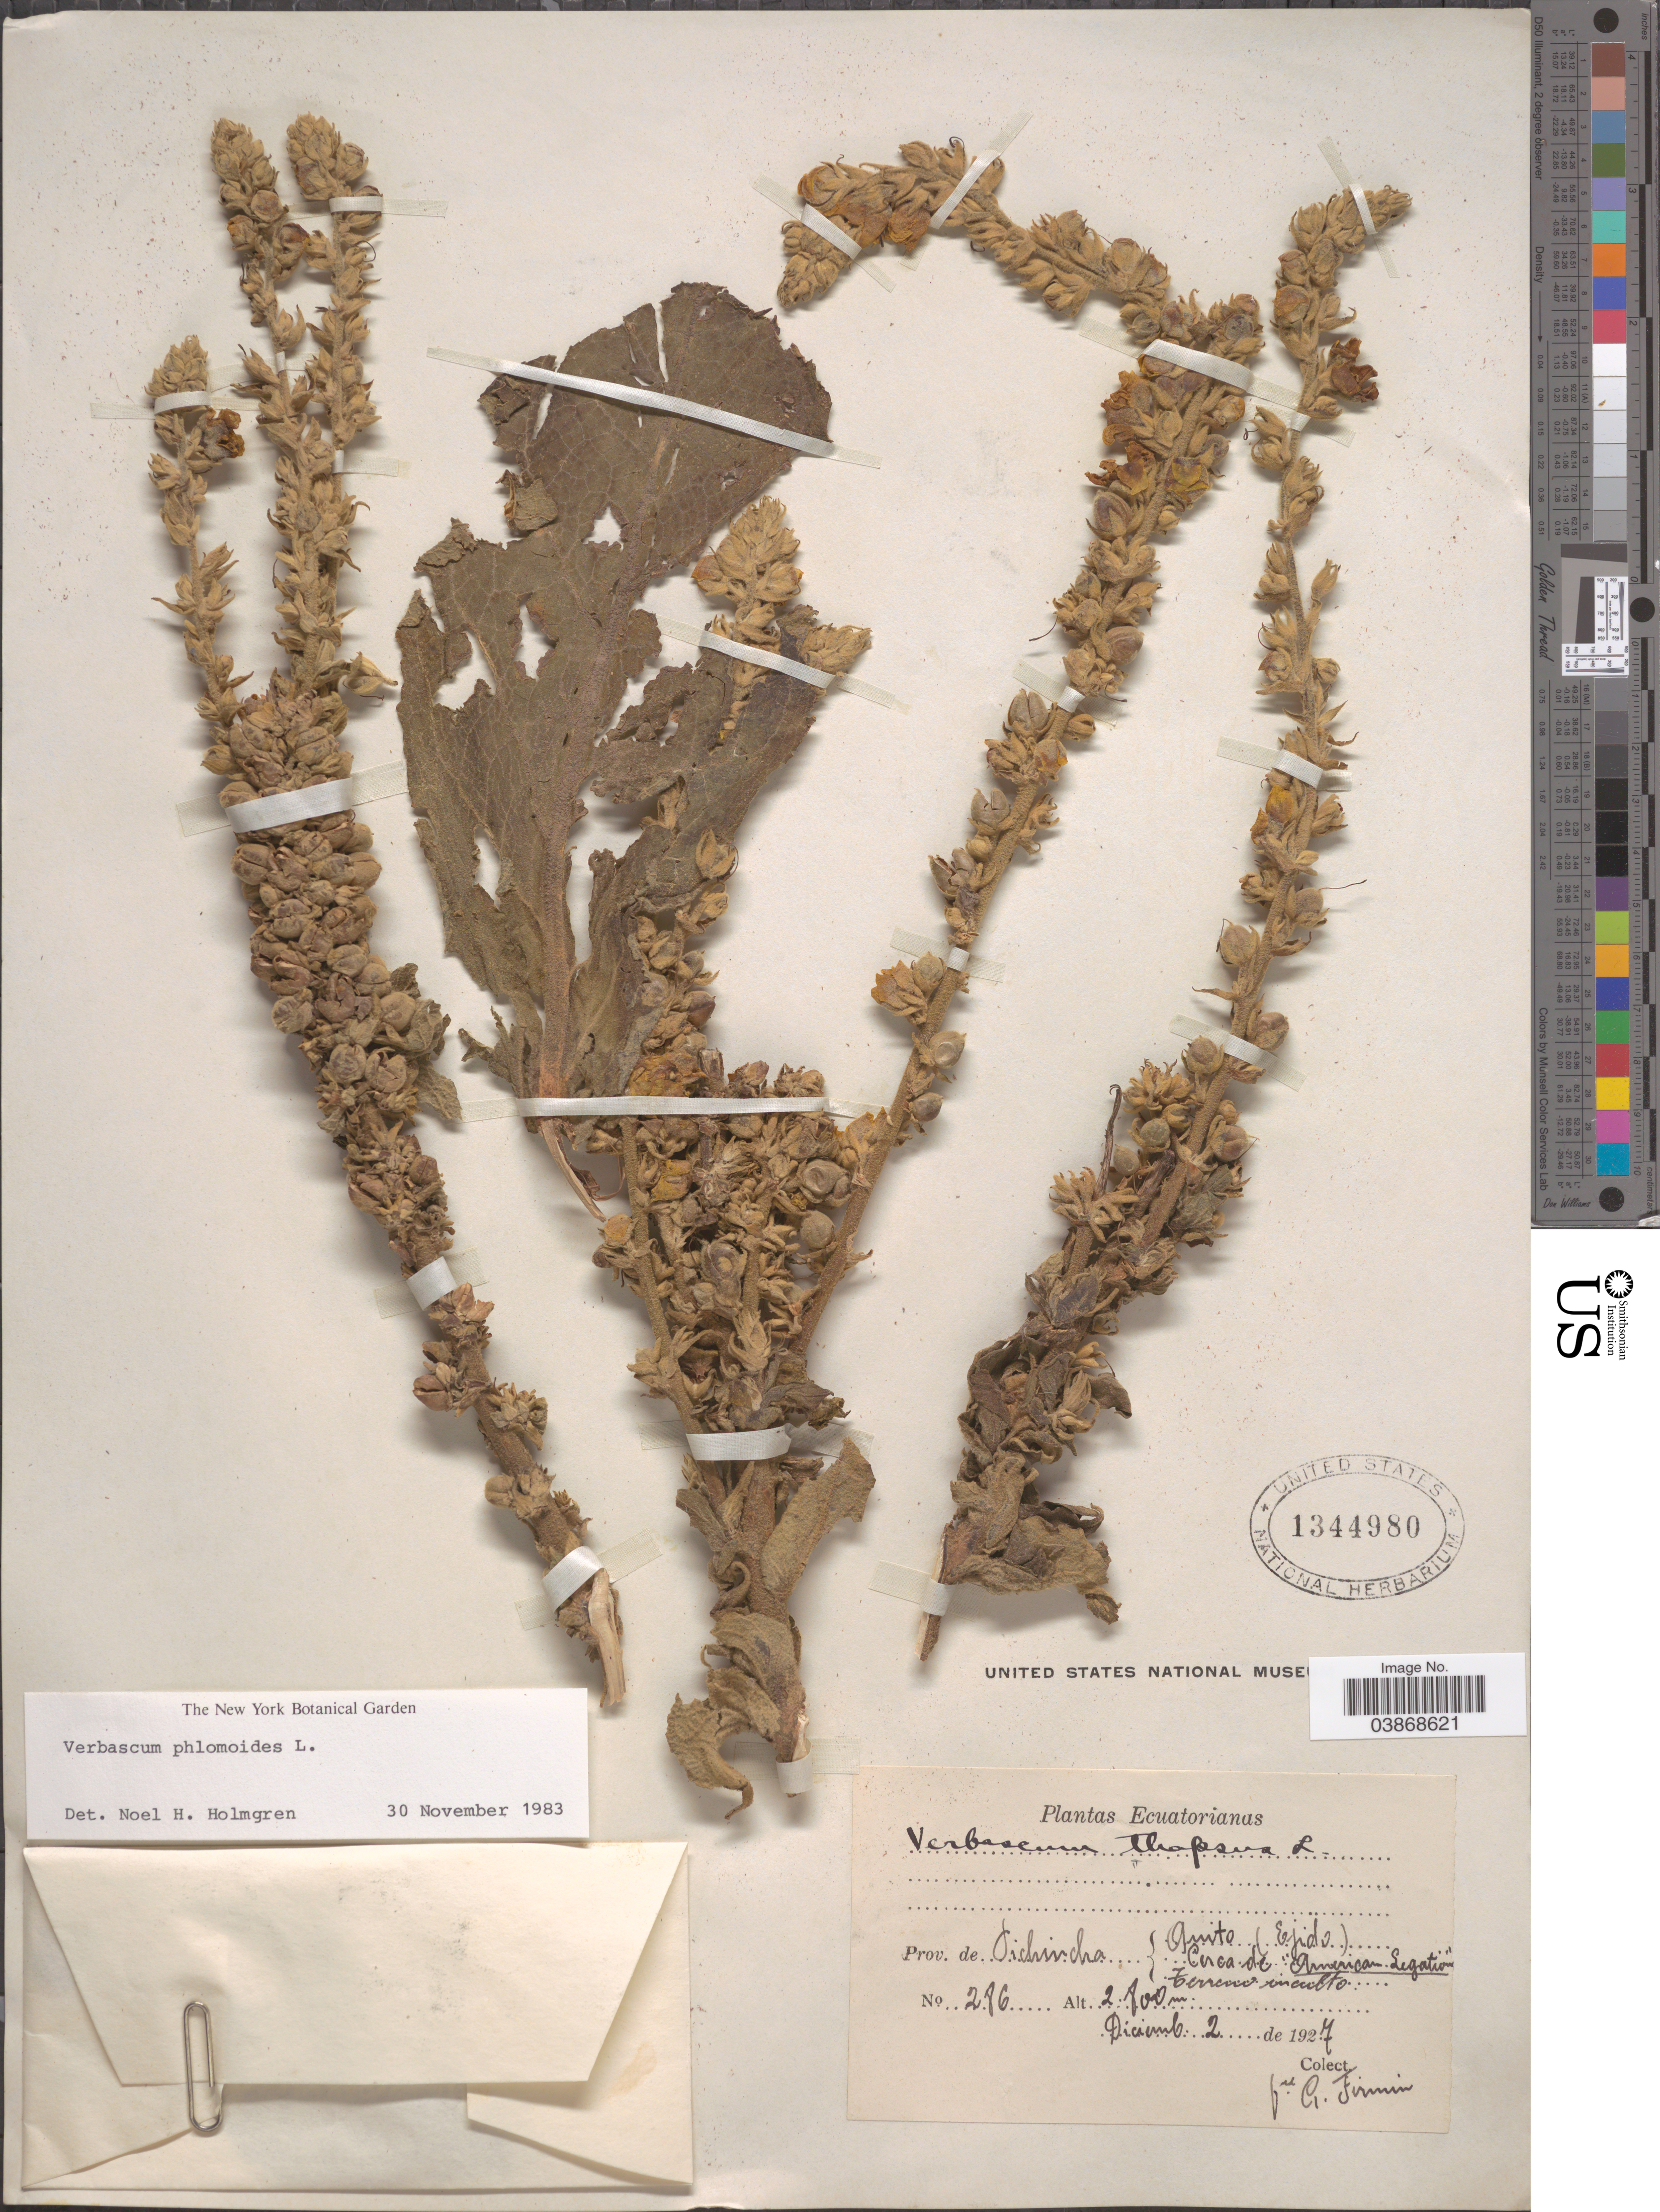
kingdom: Plantae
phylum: Tracheophyta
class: Magnoliopsida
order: Lamiales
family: Scrophulariaceae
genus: Verbascum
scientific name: Verbascum phlomoides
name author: L.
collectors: F. Firmin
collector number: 286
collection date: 1927-12-02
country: Ecuador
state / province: Pichincha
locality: Quite (Ejido) Cerca de American Legation Terreno inculto.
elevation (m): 2800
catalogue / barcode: US 1344980